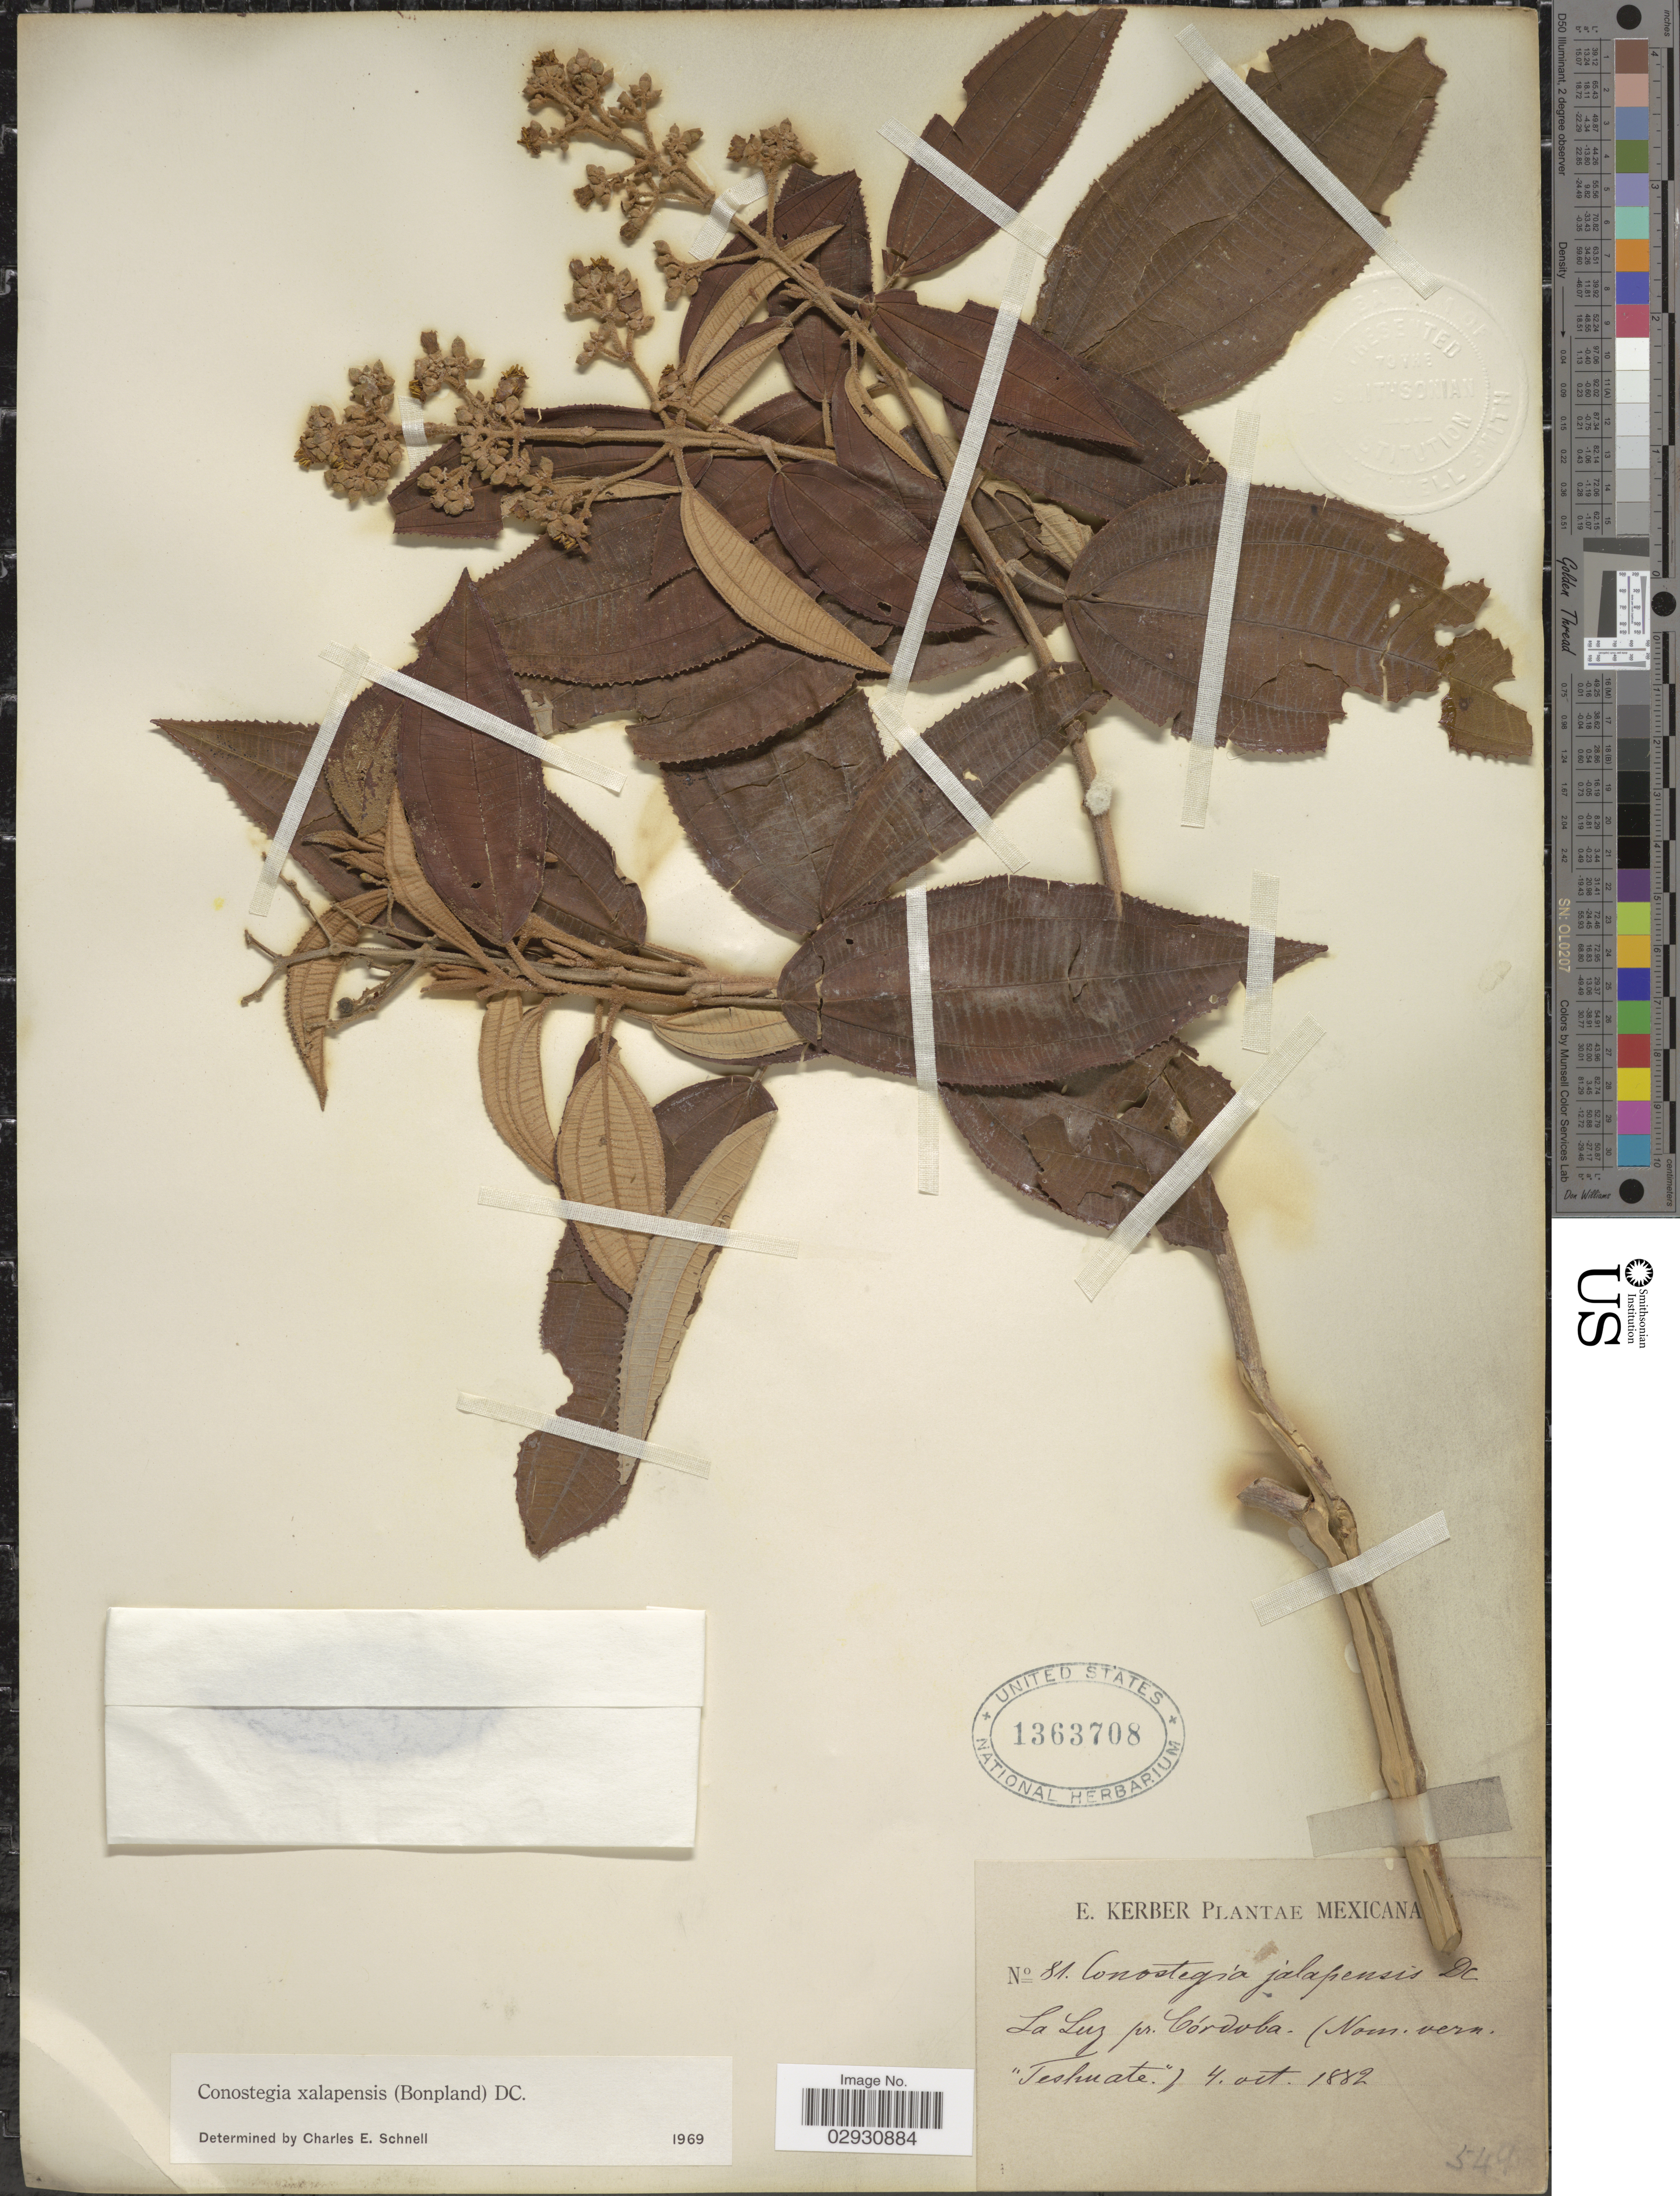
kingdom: Plantae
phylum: Tracheophyta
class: Magnoliopsida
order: Myrtales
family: Melastomataceae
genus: Conostegia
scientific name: Conostegia quadrangularis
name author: Schltdl. ex Steud.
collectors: E. Kerber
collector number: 81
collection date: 1882-10-04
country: Mexico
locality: La Luz pr. Córdoba.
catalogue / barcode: US 1363708